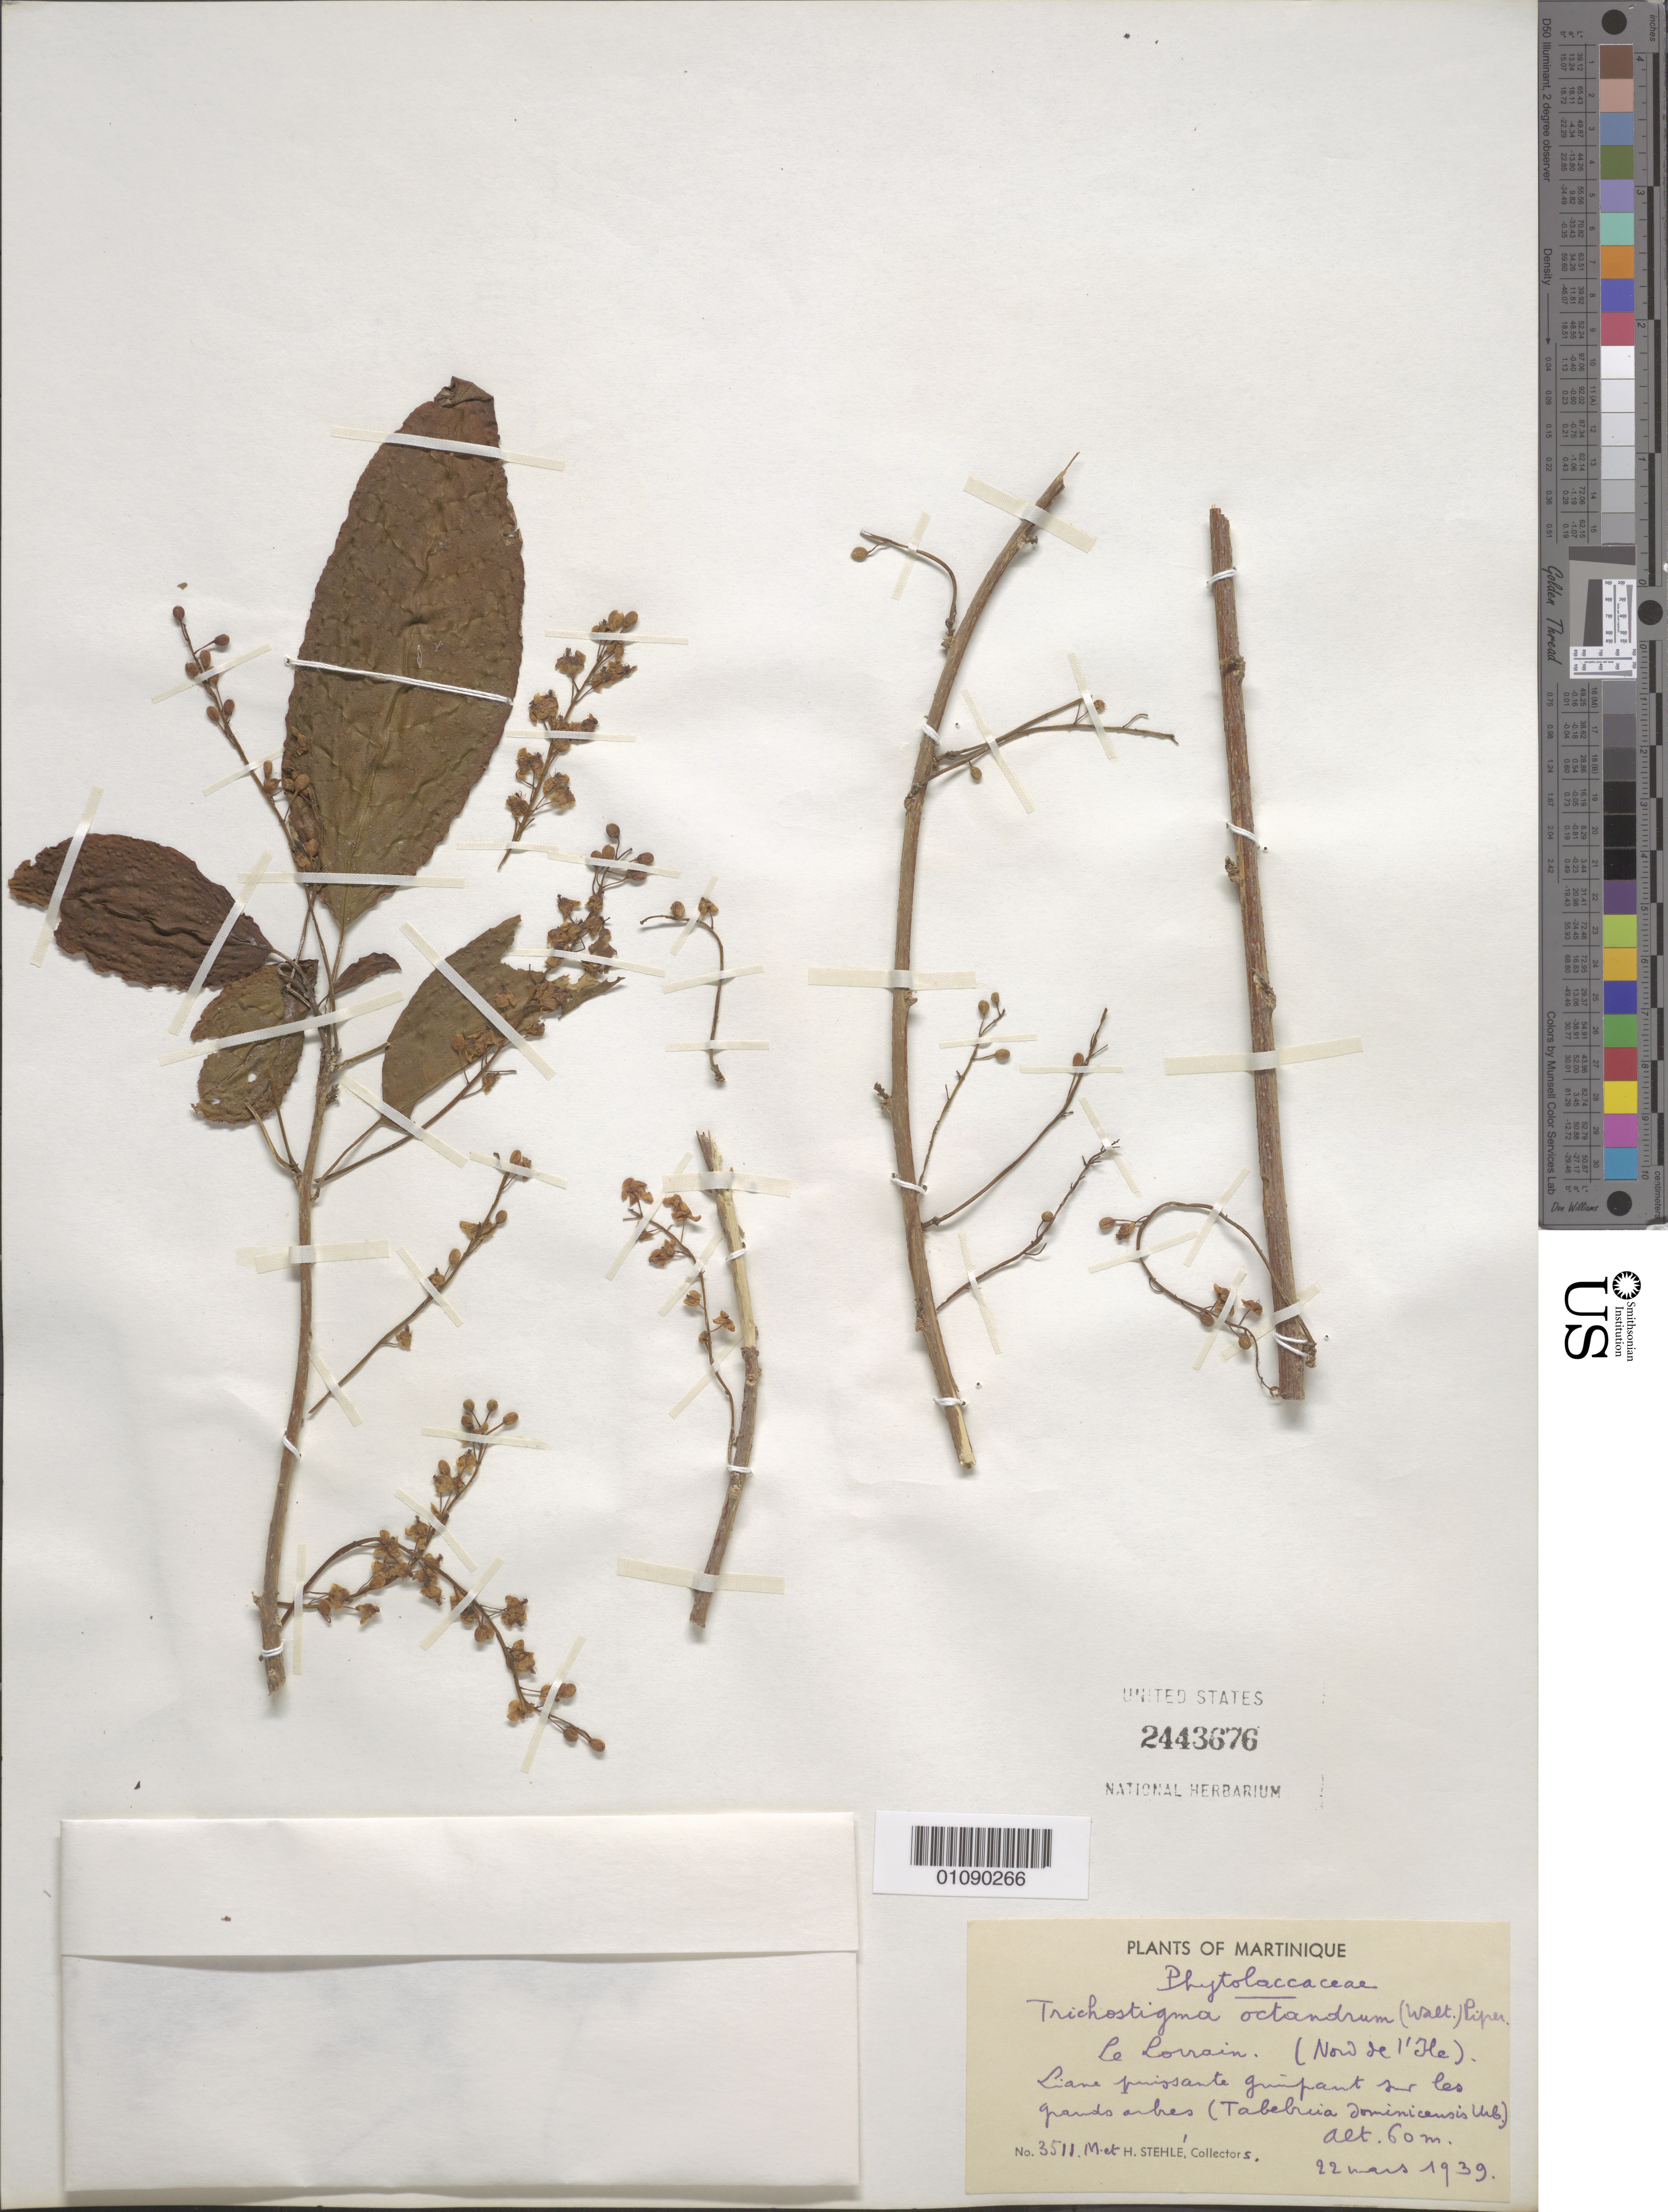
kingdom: Plantae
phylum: Tracheophyta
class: Magnoliopsida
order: Caryophyllales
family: Phytolaccaceae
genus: Trichostigma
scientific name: Trichostigma octandrum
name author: (L.) H. Walter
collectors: M. Stehlé & H. Stehlé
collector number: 3511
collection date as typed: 22 Mar 1939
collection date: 1939-03-22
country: Martinique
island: Martinique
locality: Nord de l'Ile. La Lorrain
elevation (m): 60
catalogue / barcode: US 2443676